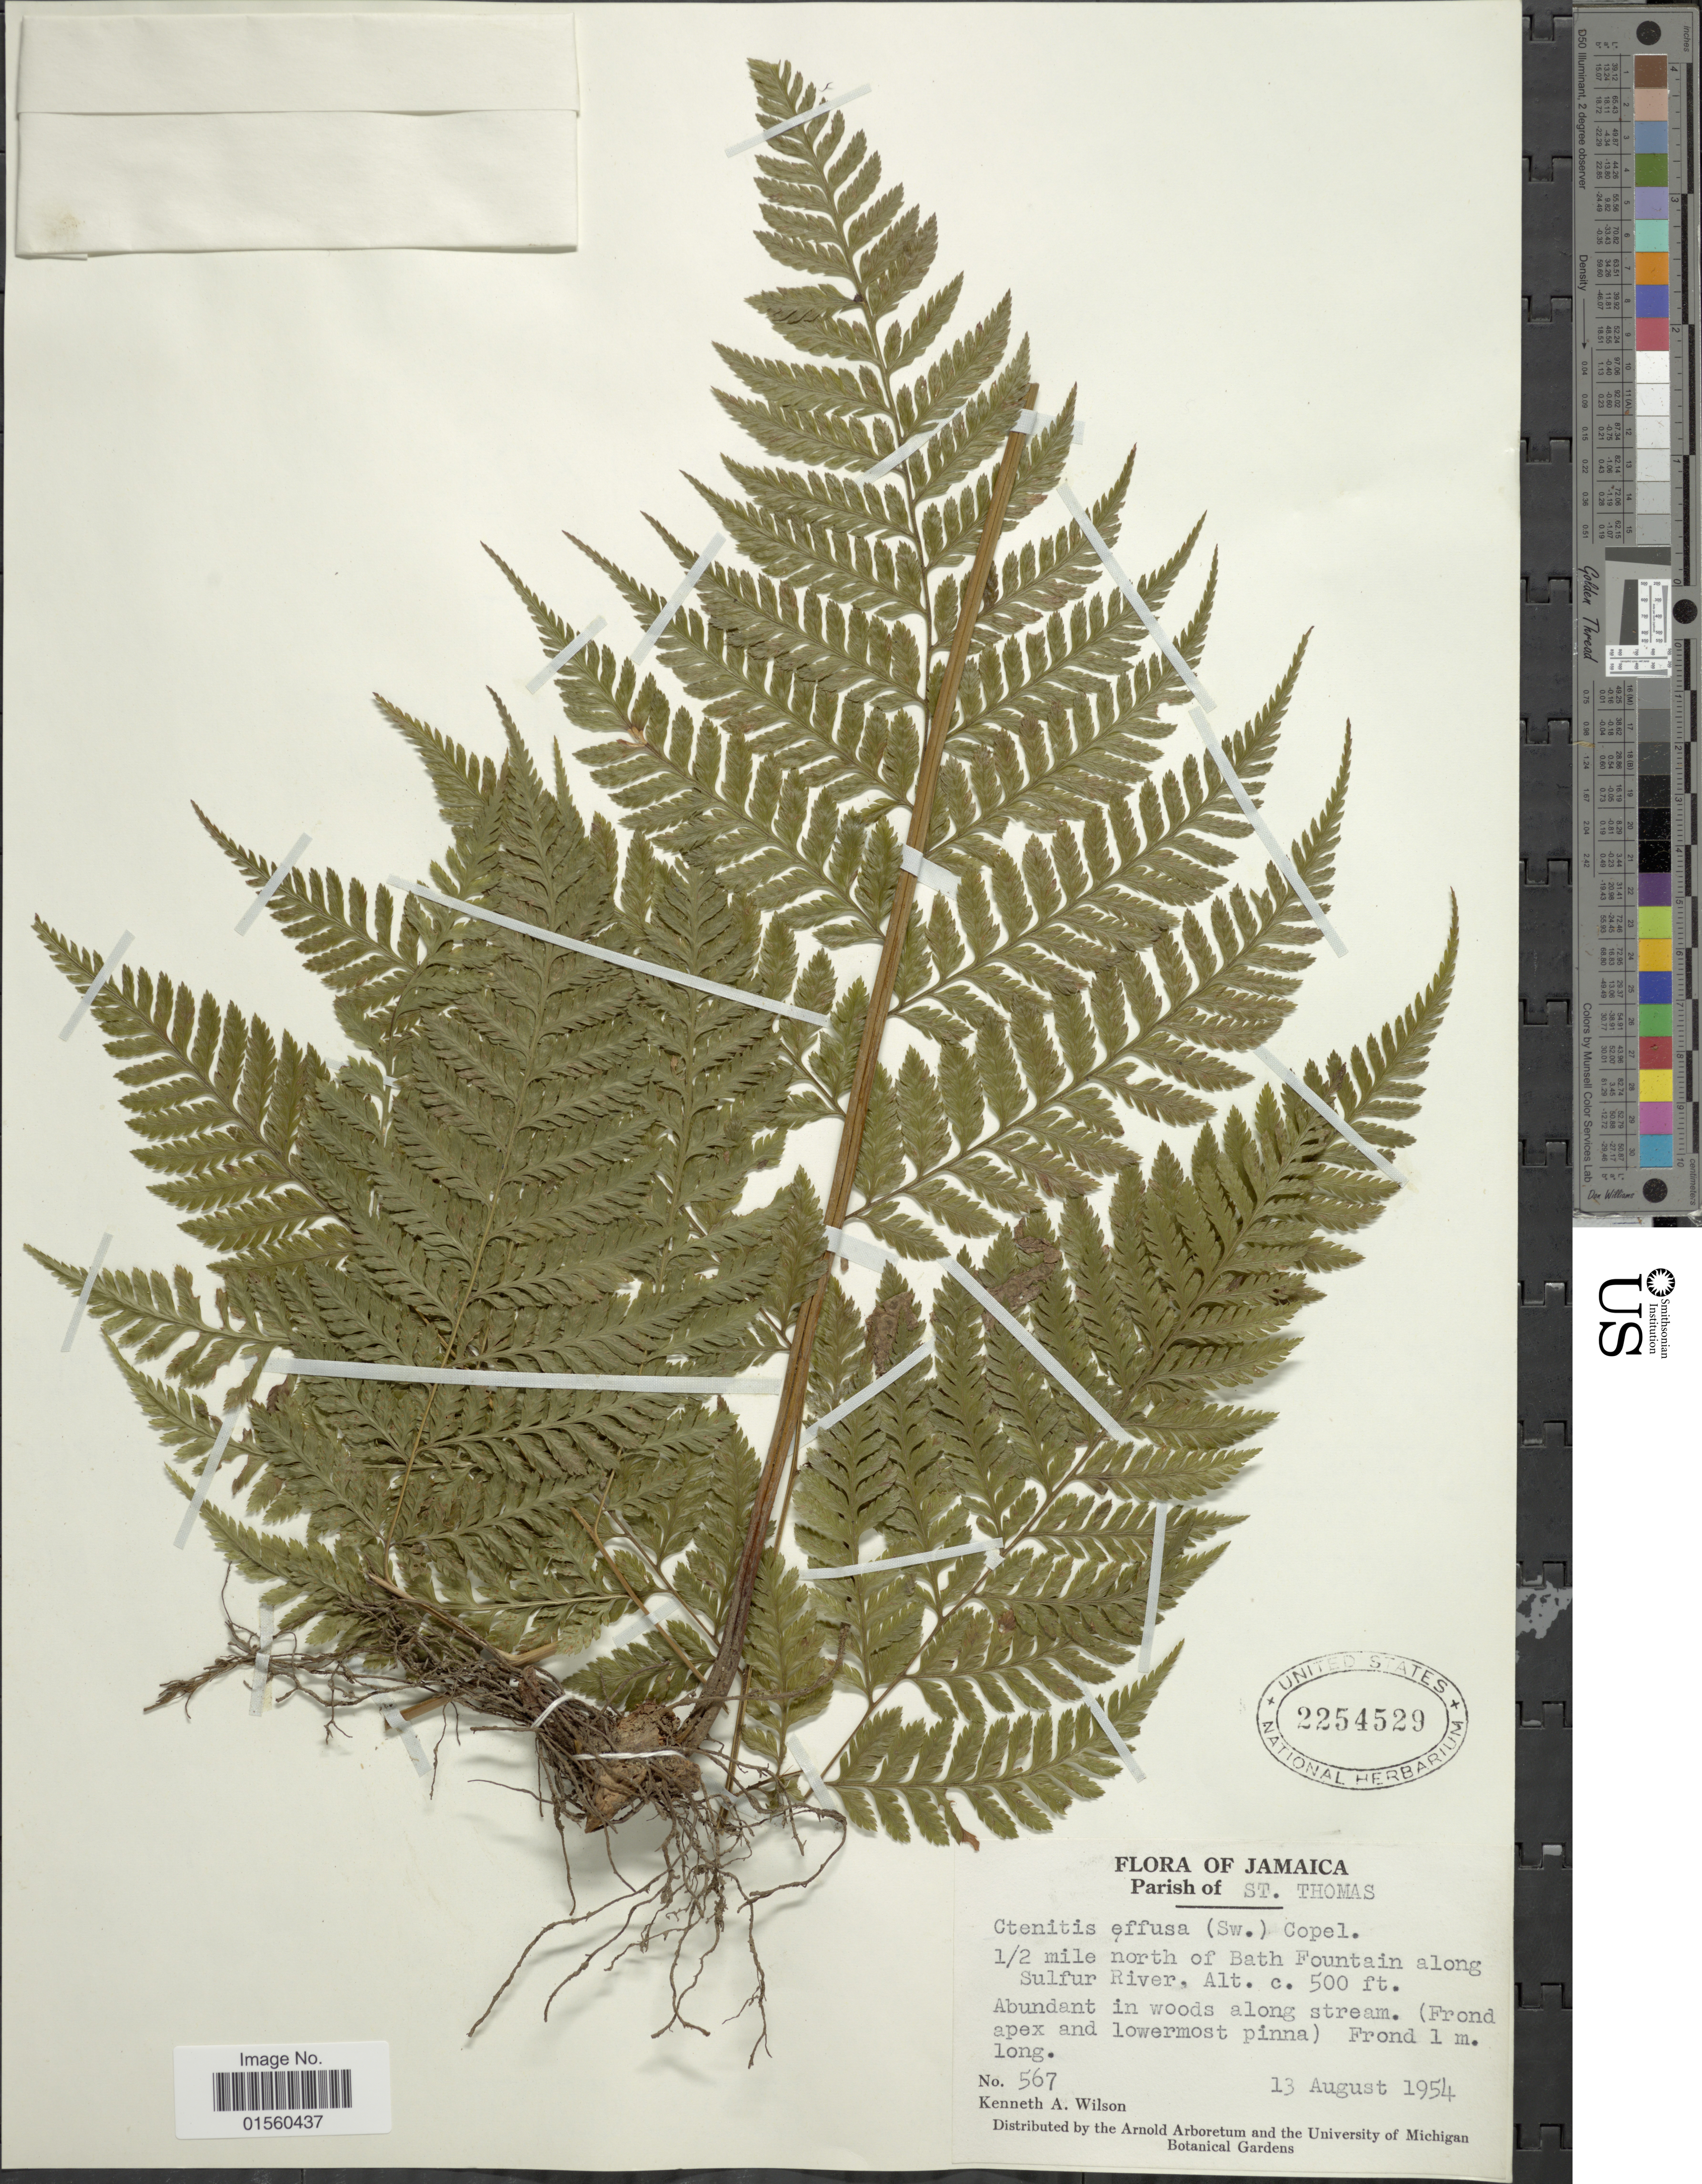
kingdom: Plantae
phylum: Tracheophyta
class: Polypodiopsida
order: Polypodiales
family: Dryopteridaceae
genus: Parapolystichum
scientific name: Parapolystichum effusum var. effusum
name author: (Sw.) Ching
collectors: K. A. Wilson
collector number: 567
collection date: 1954-08-13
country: Jamaica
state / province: Saint Thomas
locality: Parish of St. Thomas, 1/2 mile north of Bath Fountain along Sulfur River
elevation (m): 152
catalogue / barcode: US 2254529